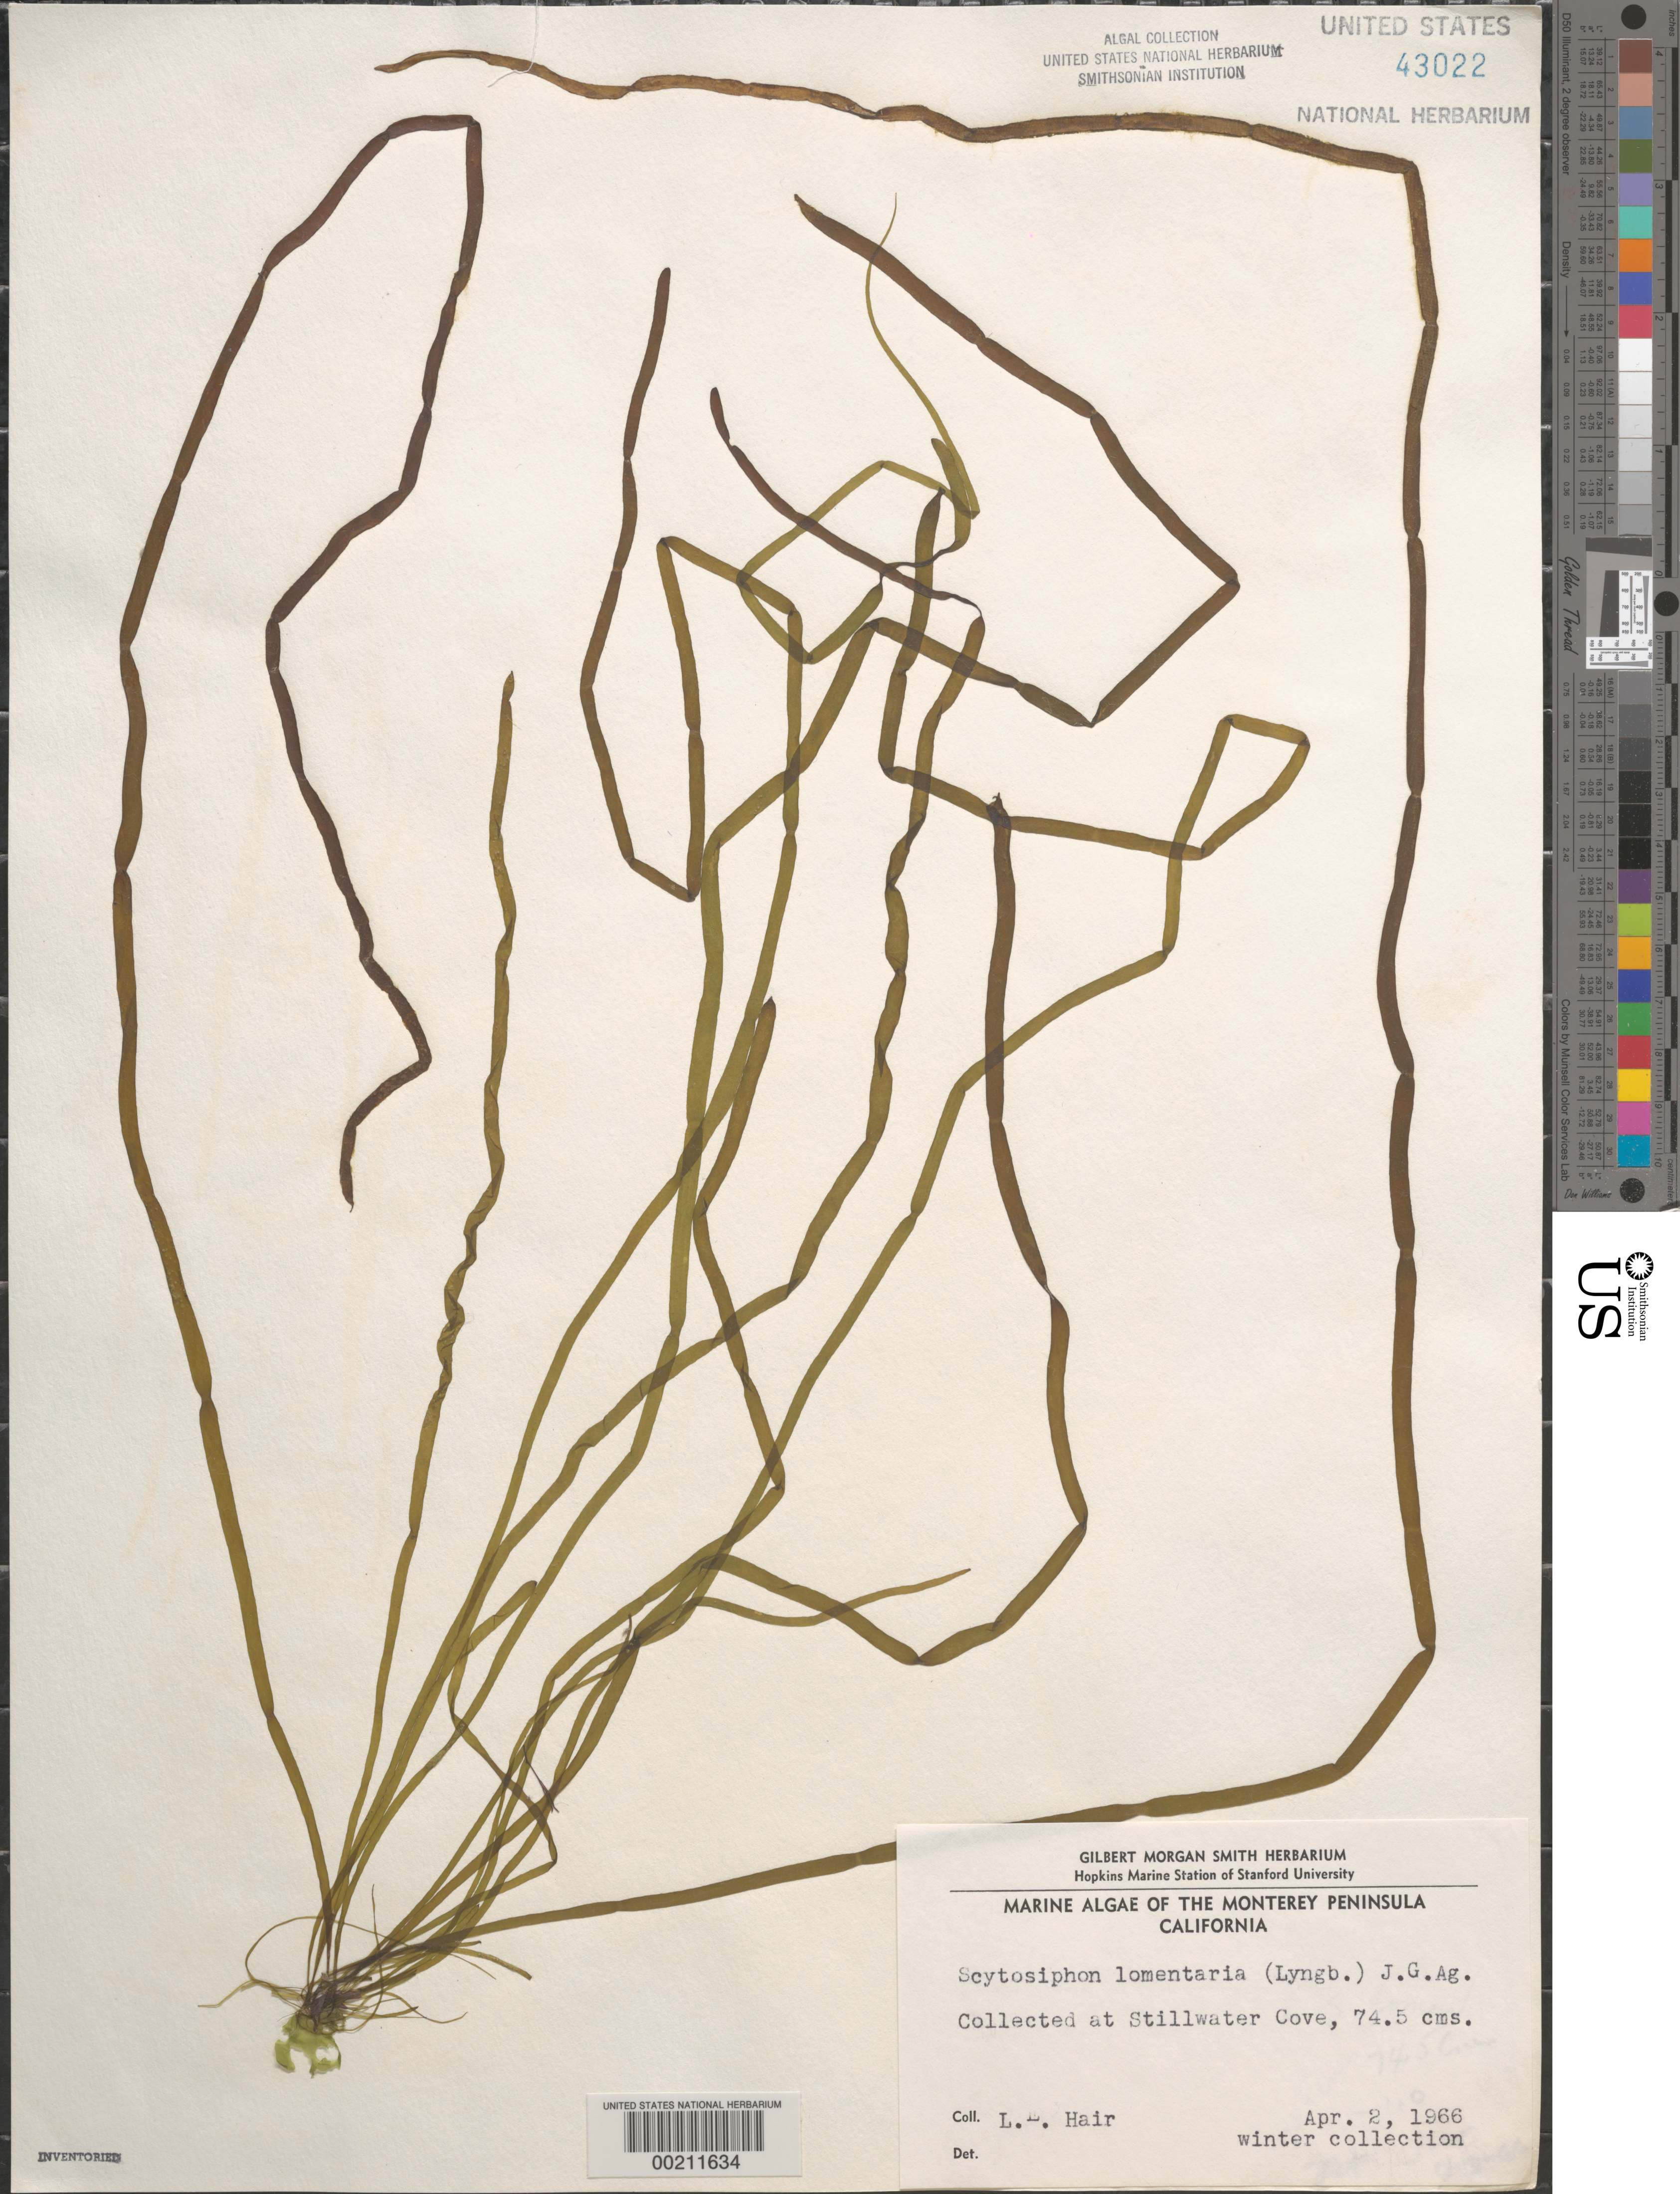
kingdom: Chromista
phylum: Ochrophyta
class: Phaeophyceae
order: Scytosiphonales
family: Scytosiphonaceae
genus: Scytosiphon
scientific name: Scytosiphon lomentaria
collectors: L. Hair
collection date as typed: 02 Apr 1966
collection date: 1966-04-02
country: United States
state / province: California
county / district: Monterey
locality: Stillwater Cove, Monterey Peninsula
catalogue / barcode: US 43022